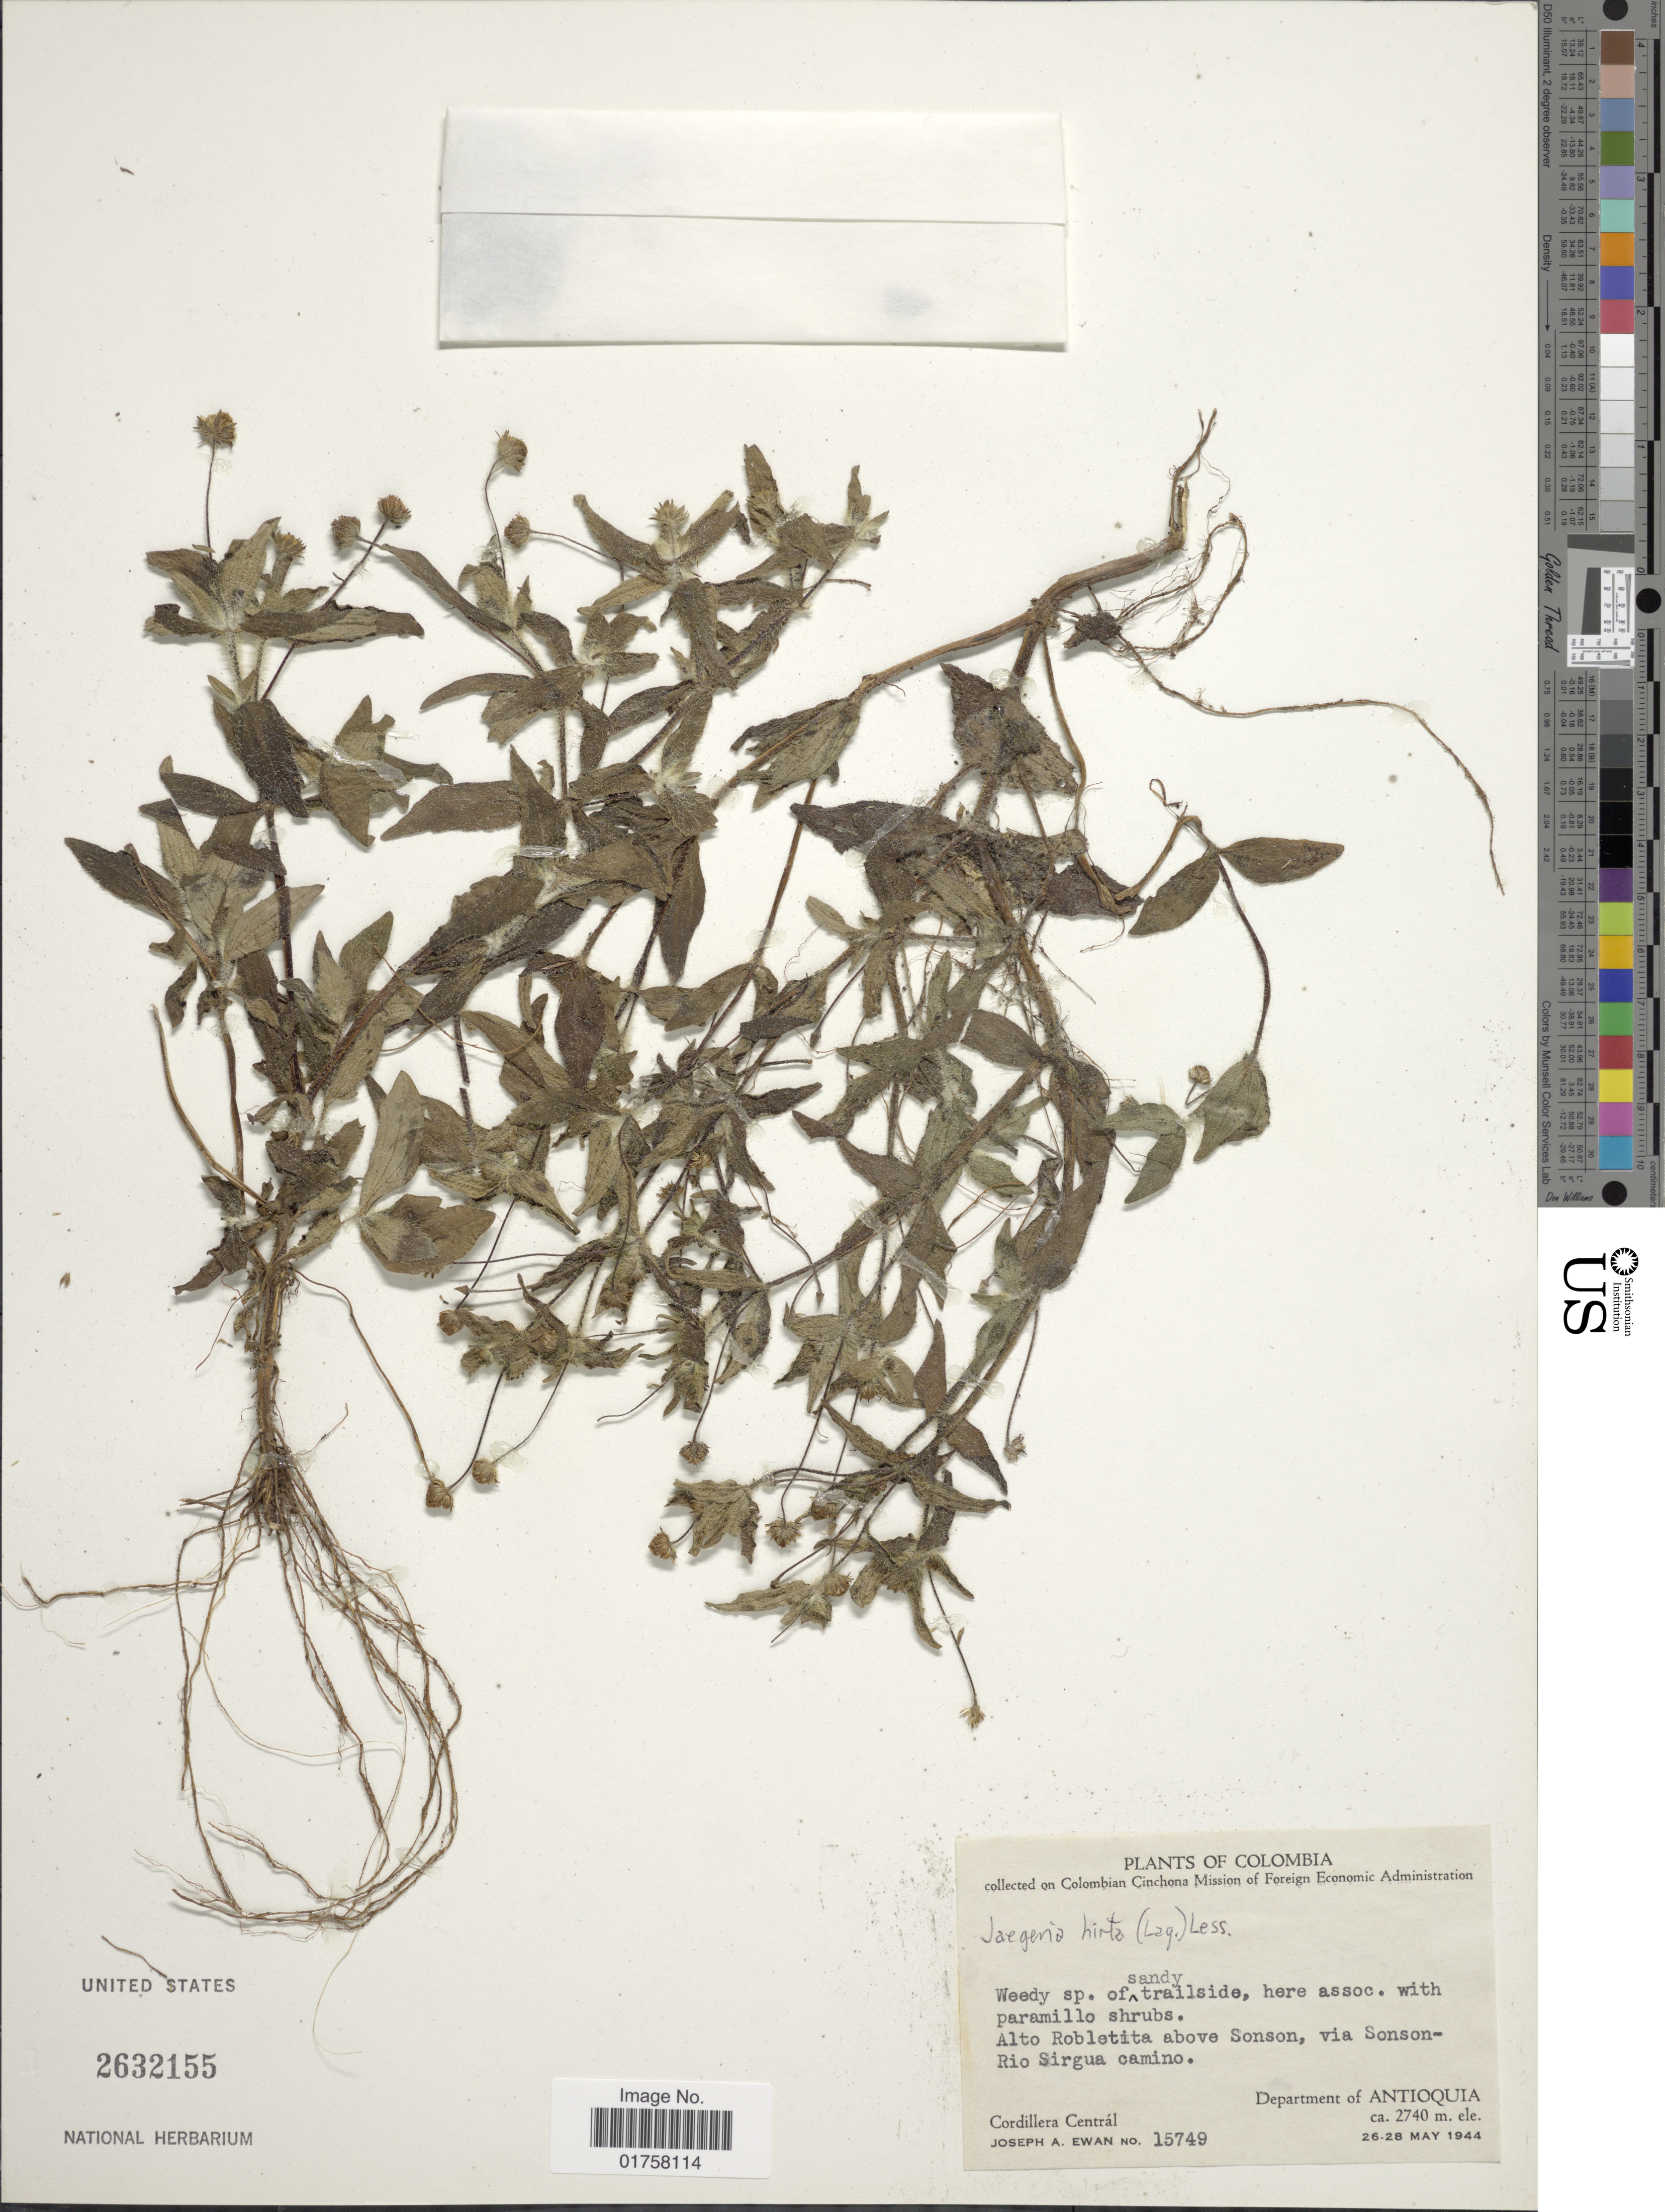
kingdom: Plantae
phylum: Tracheophyta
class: Magnoliopsida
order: Asterales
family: Asteraceae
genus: Jaegeria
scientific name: Jaegeria hirta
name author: (Lag.) Less.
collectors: J. A. Ewan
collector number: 15749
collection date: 1944-05-26/1944-05-28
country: Colombia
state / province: Antioquia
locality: Alto Robletita above Sonson, via Sonson-Rio Sirgua camino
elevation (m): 2740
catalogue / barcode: US 2632155